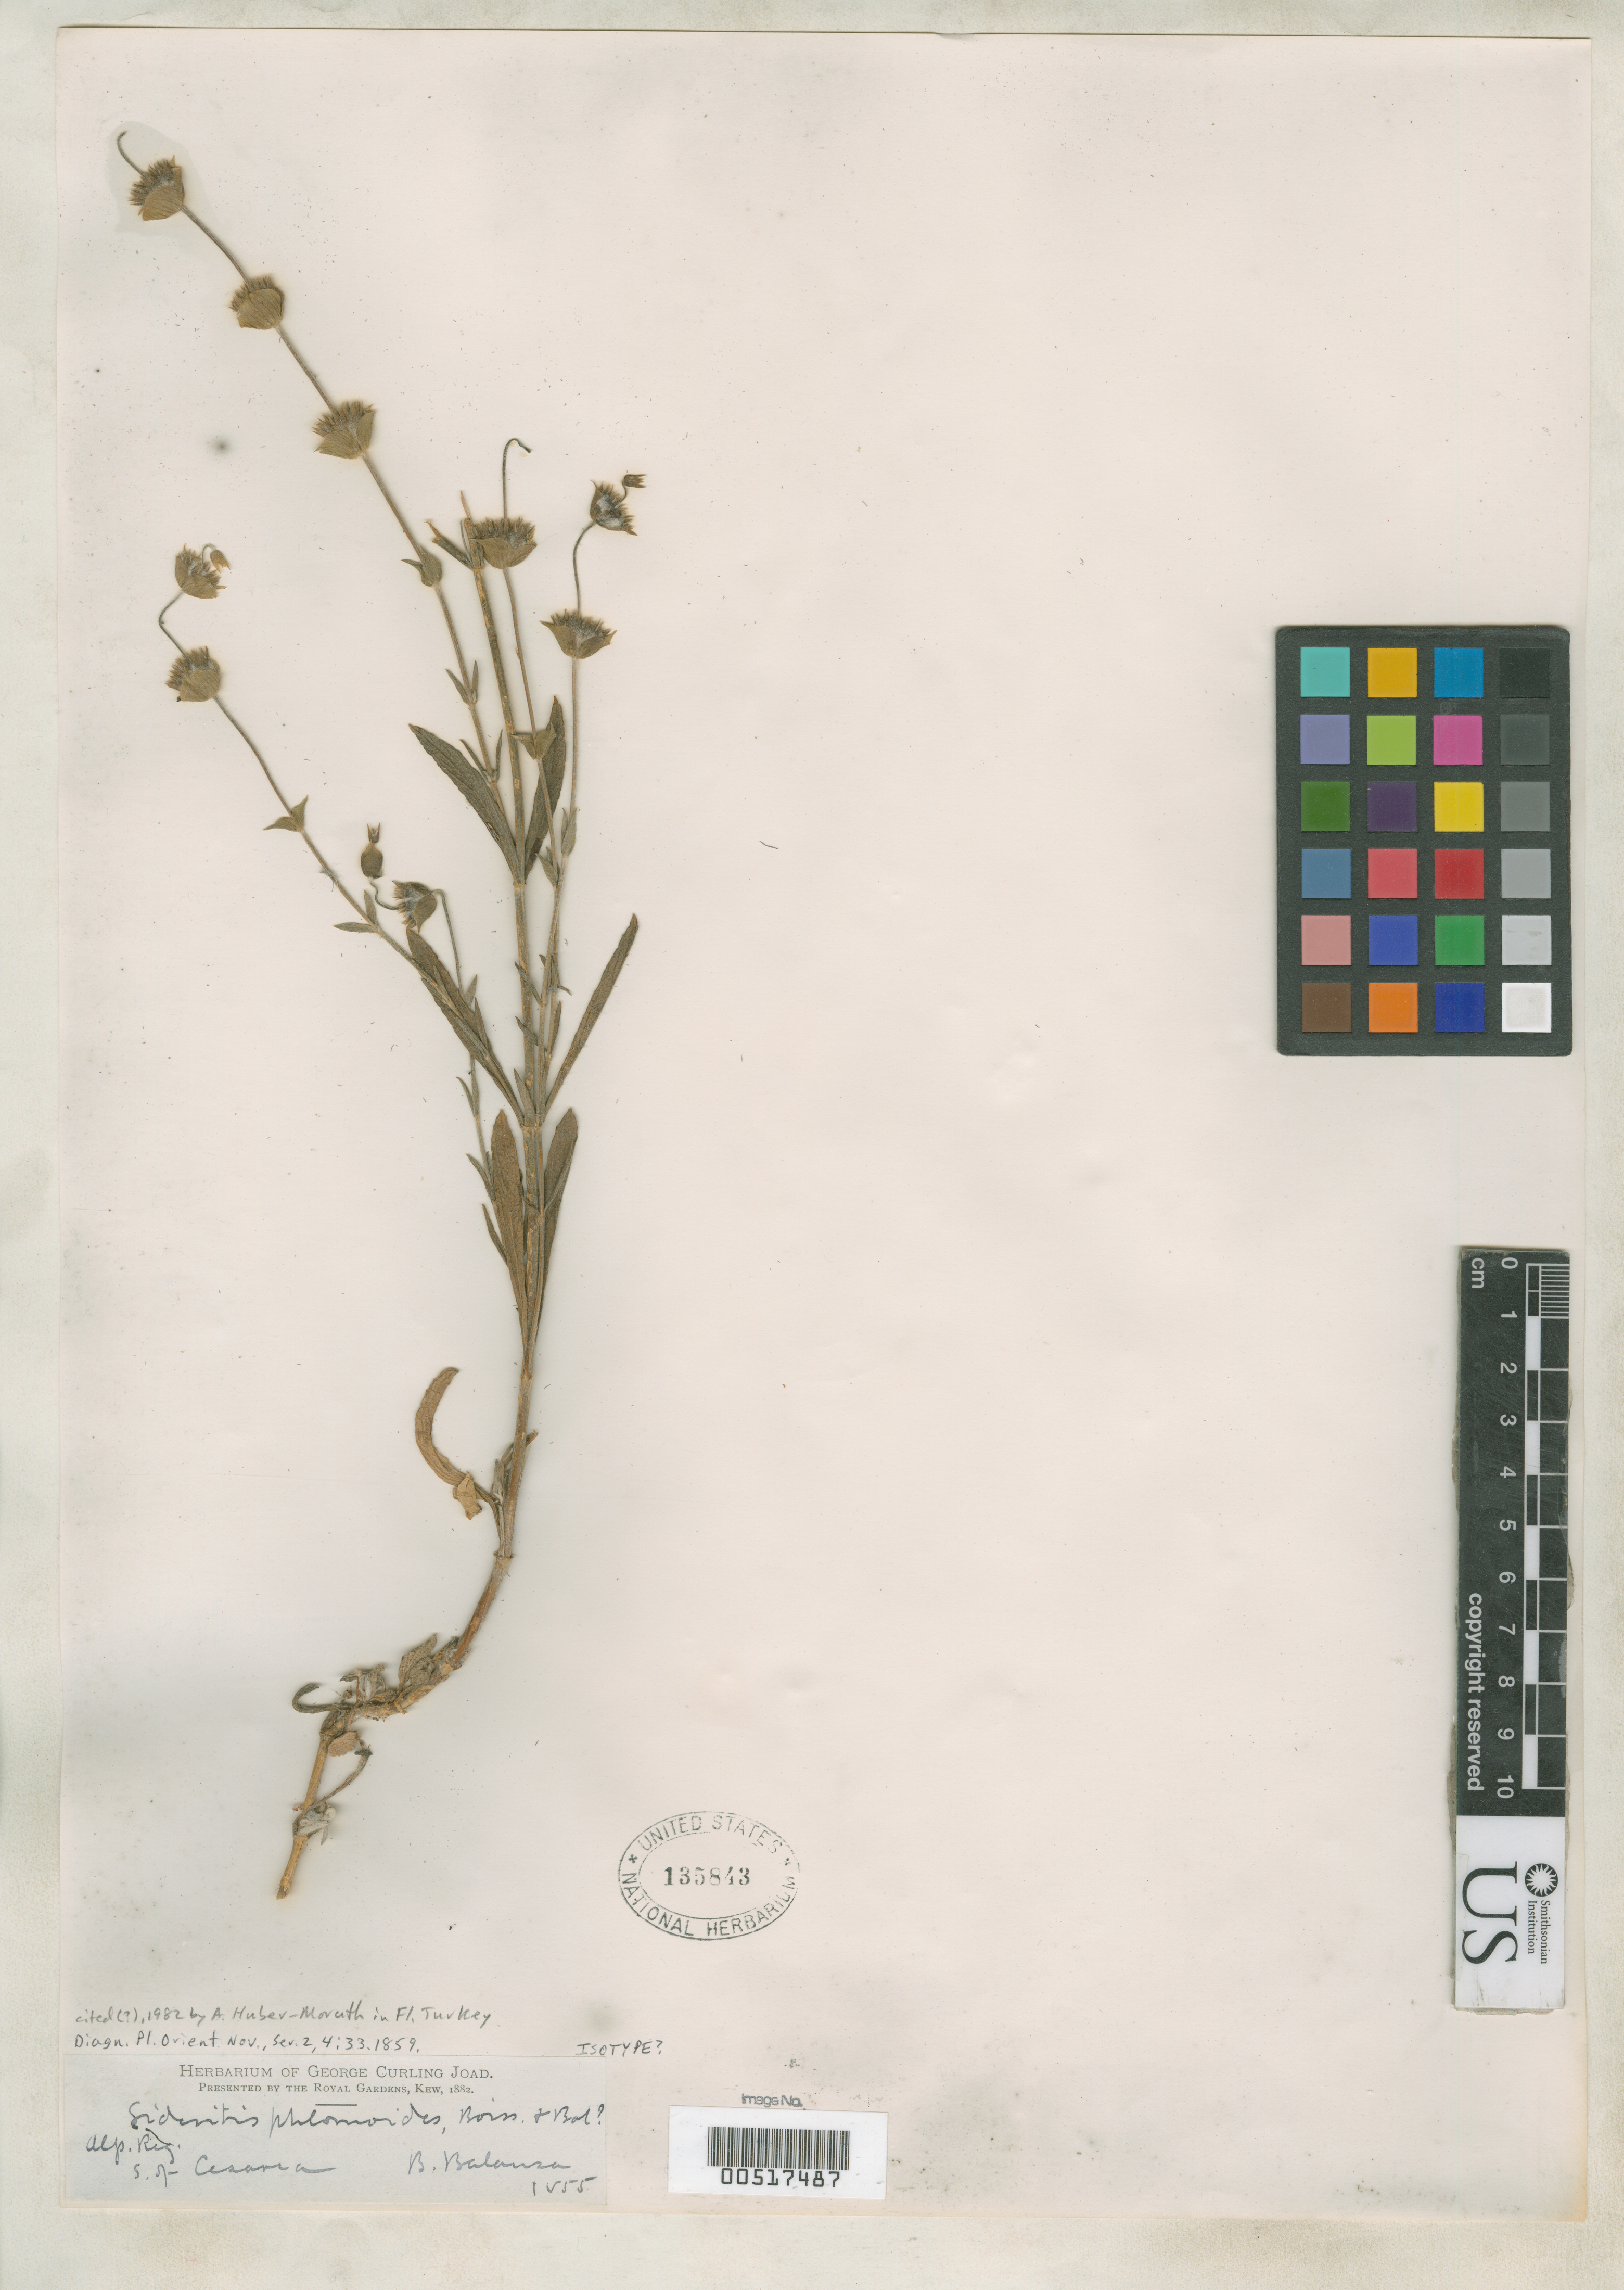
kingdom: Plantae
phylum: Tracheophyta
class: Magnoliopsida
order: Lamiales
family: Lamiaceae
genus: Sideritis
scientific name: Sideritis phlomoides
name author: Boiss. & Balansa in Boiss.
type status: Possible Isotype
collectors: B. Balansa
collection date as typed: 1855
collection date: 1855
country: Turkey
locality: Alp. Reg., Caesaream.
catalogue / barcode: US 135843